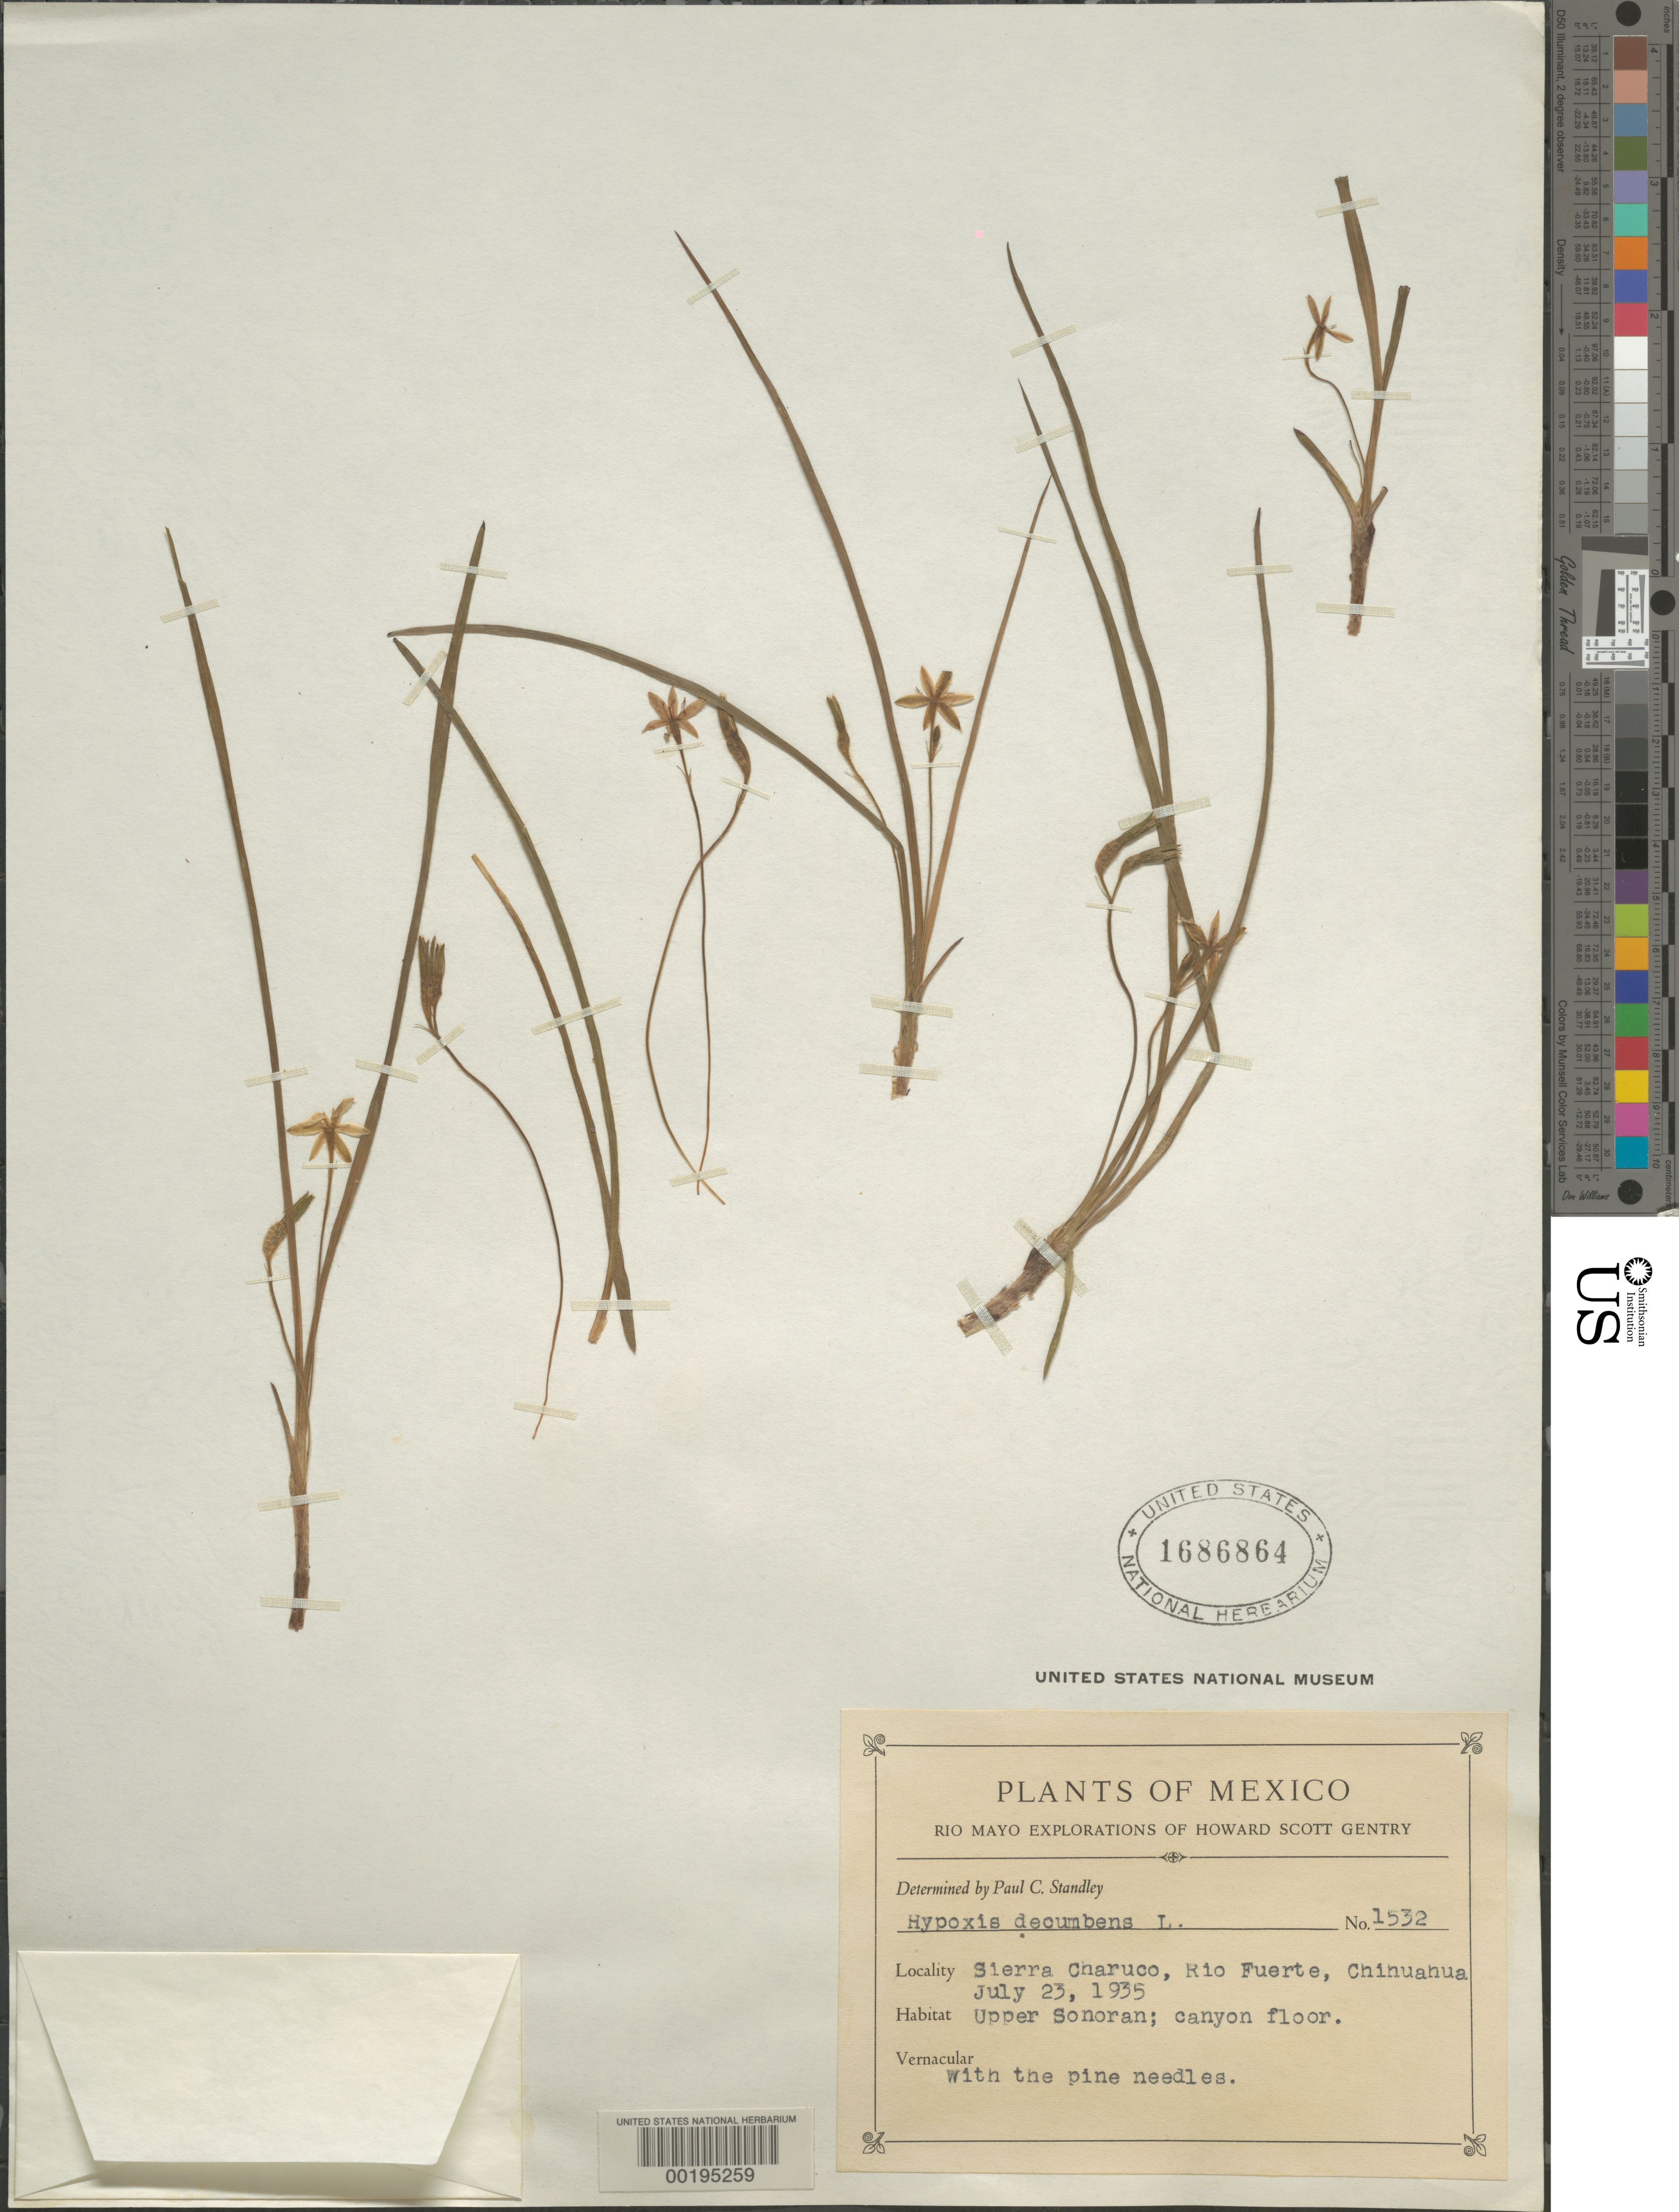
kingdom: Plantae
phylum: Tracheophyta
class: Liliopsida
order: Asparagales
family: Hypoxidaceae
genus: Hypoxis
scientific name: Hypoxis decumbens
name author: L.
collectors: H. S. Gentry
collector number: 1532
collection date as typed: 23 Jul 1935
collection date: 1935-07-23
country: Mexico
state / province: Chihuahua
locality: Sierra Charuco, Rio Fuerte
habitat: Upper sonoran; canyon floor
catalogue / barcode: US 1686864